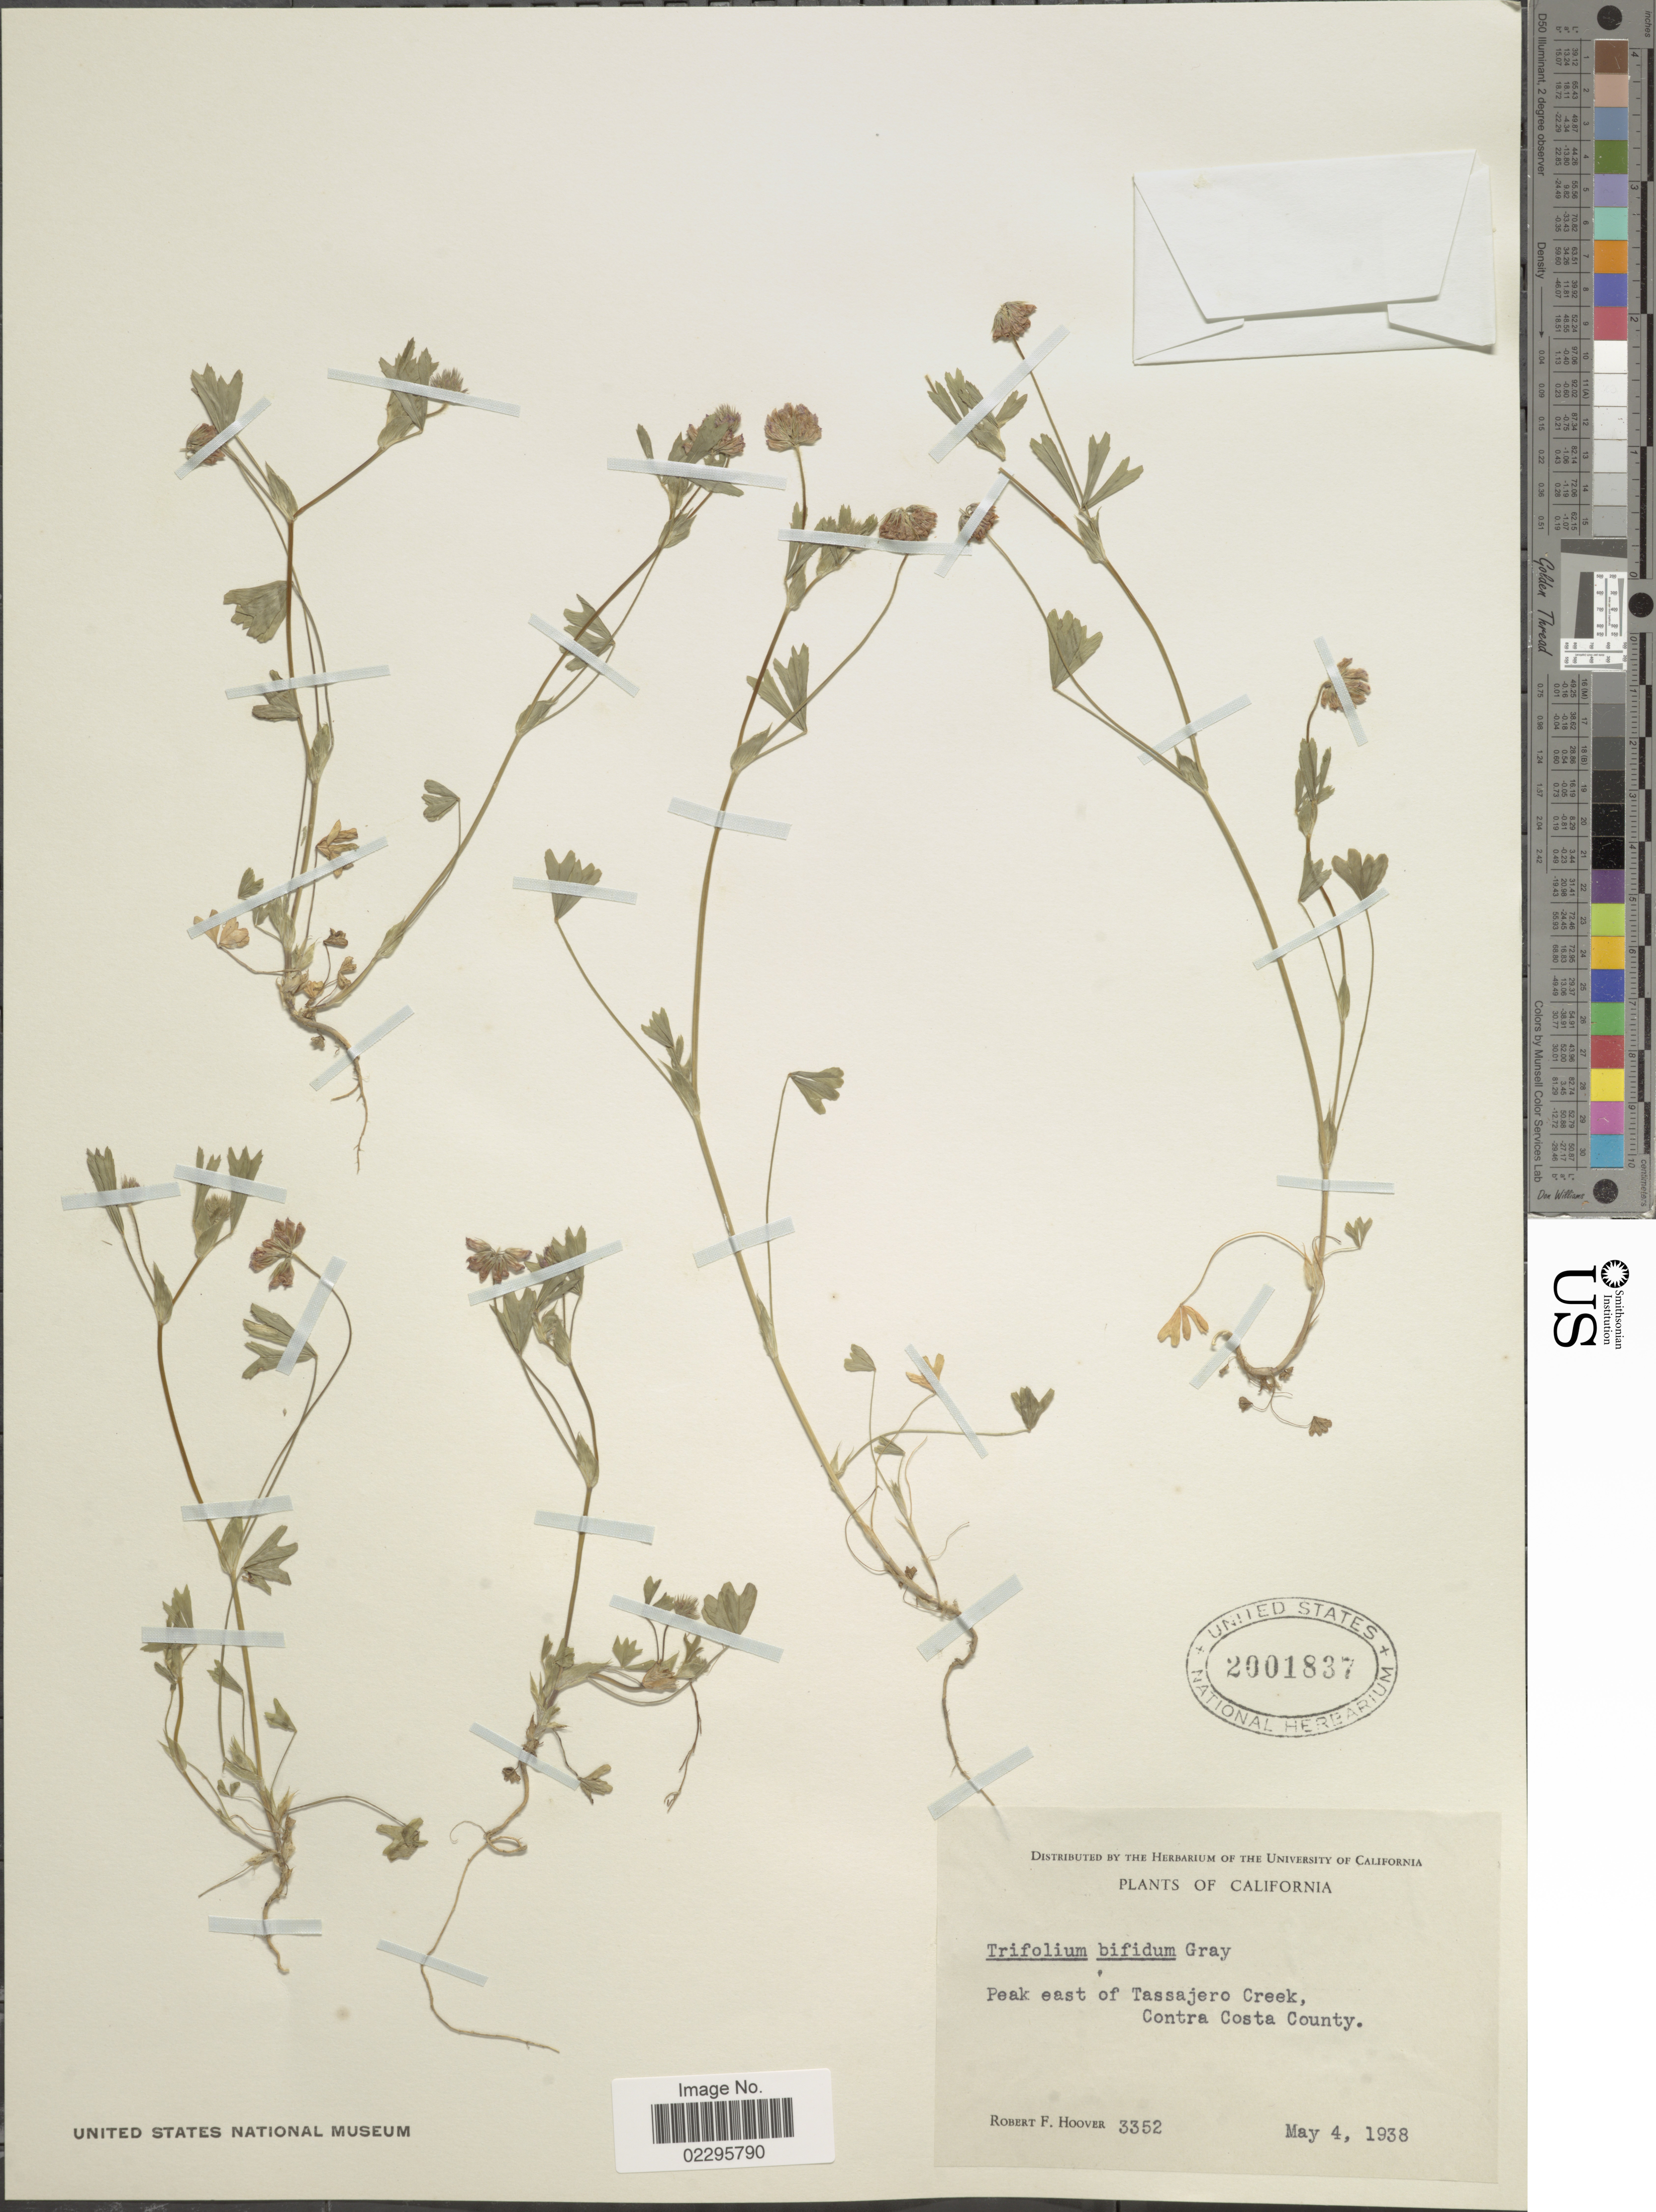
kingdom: Plantae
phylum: Tracheophyta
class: Magnoliopsida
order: Fabales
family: Fabaceae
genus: Trifolium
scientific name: Trifolium bifidum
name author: A. Gray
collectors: R. F. Hoover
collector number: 3352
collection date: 1938-05-04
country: United States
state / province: California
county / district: Contra Costa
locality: Peak east of Tassajero Creek, Contra Costa County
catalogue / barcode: US 2001837